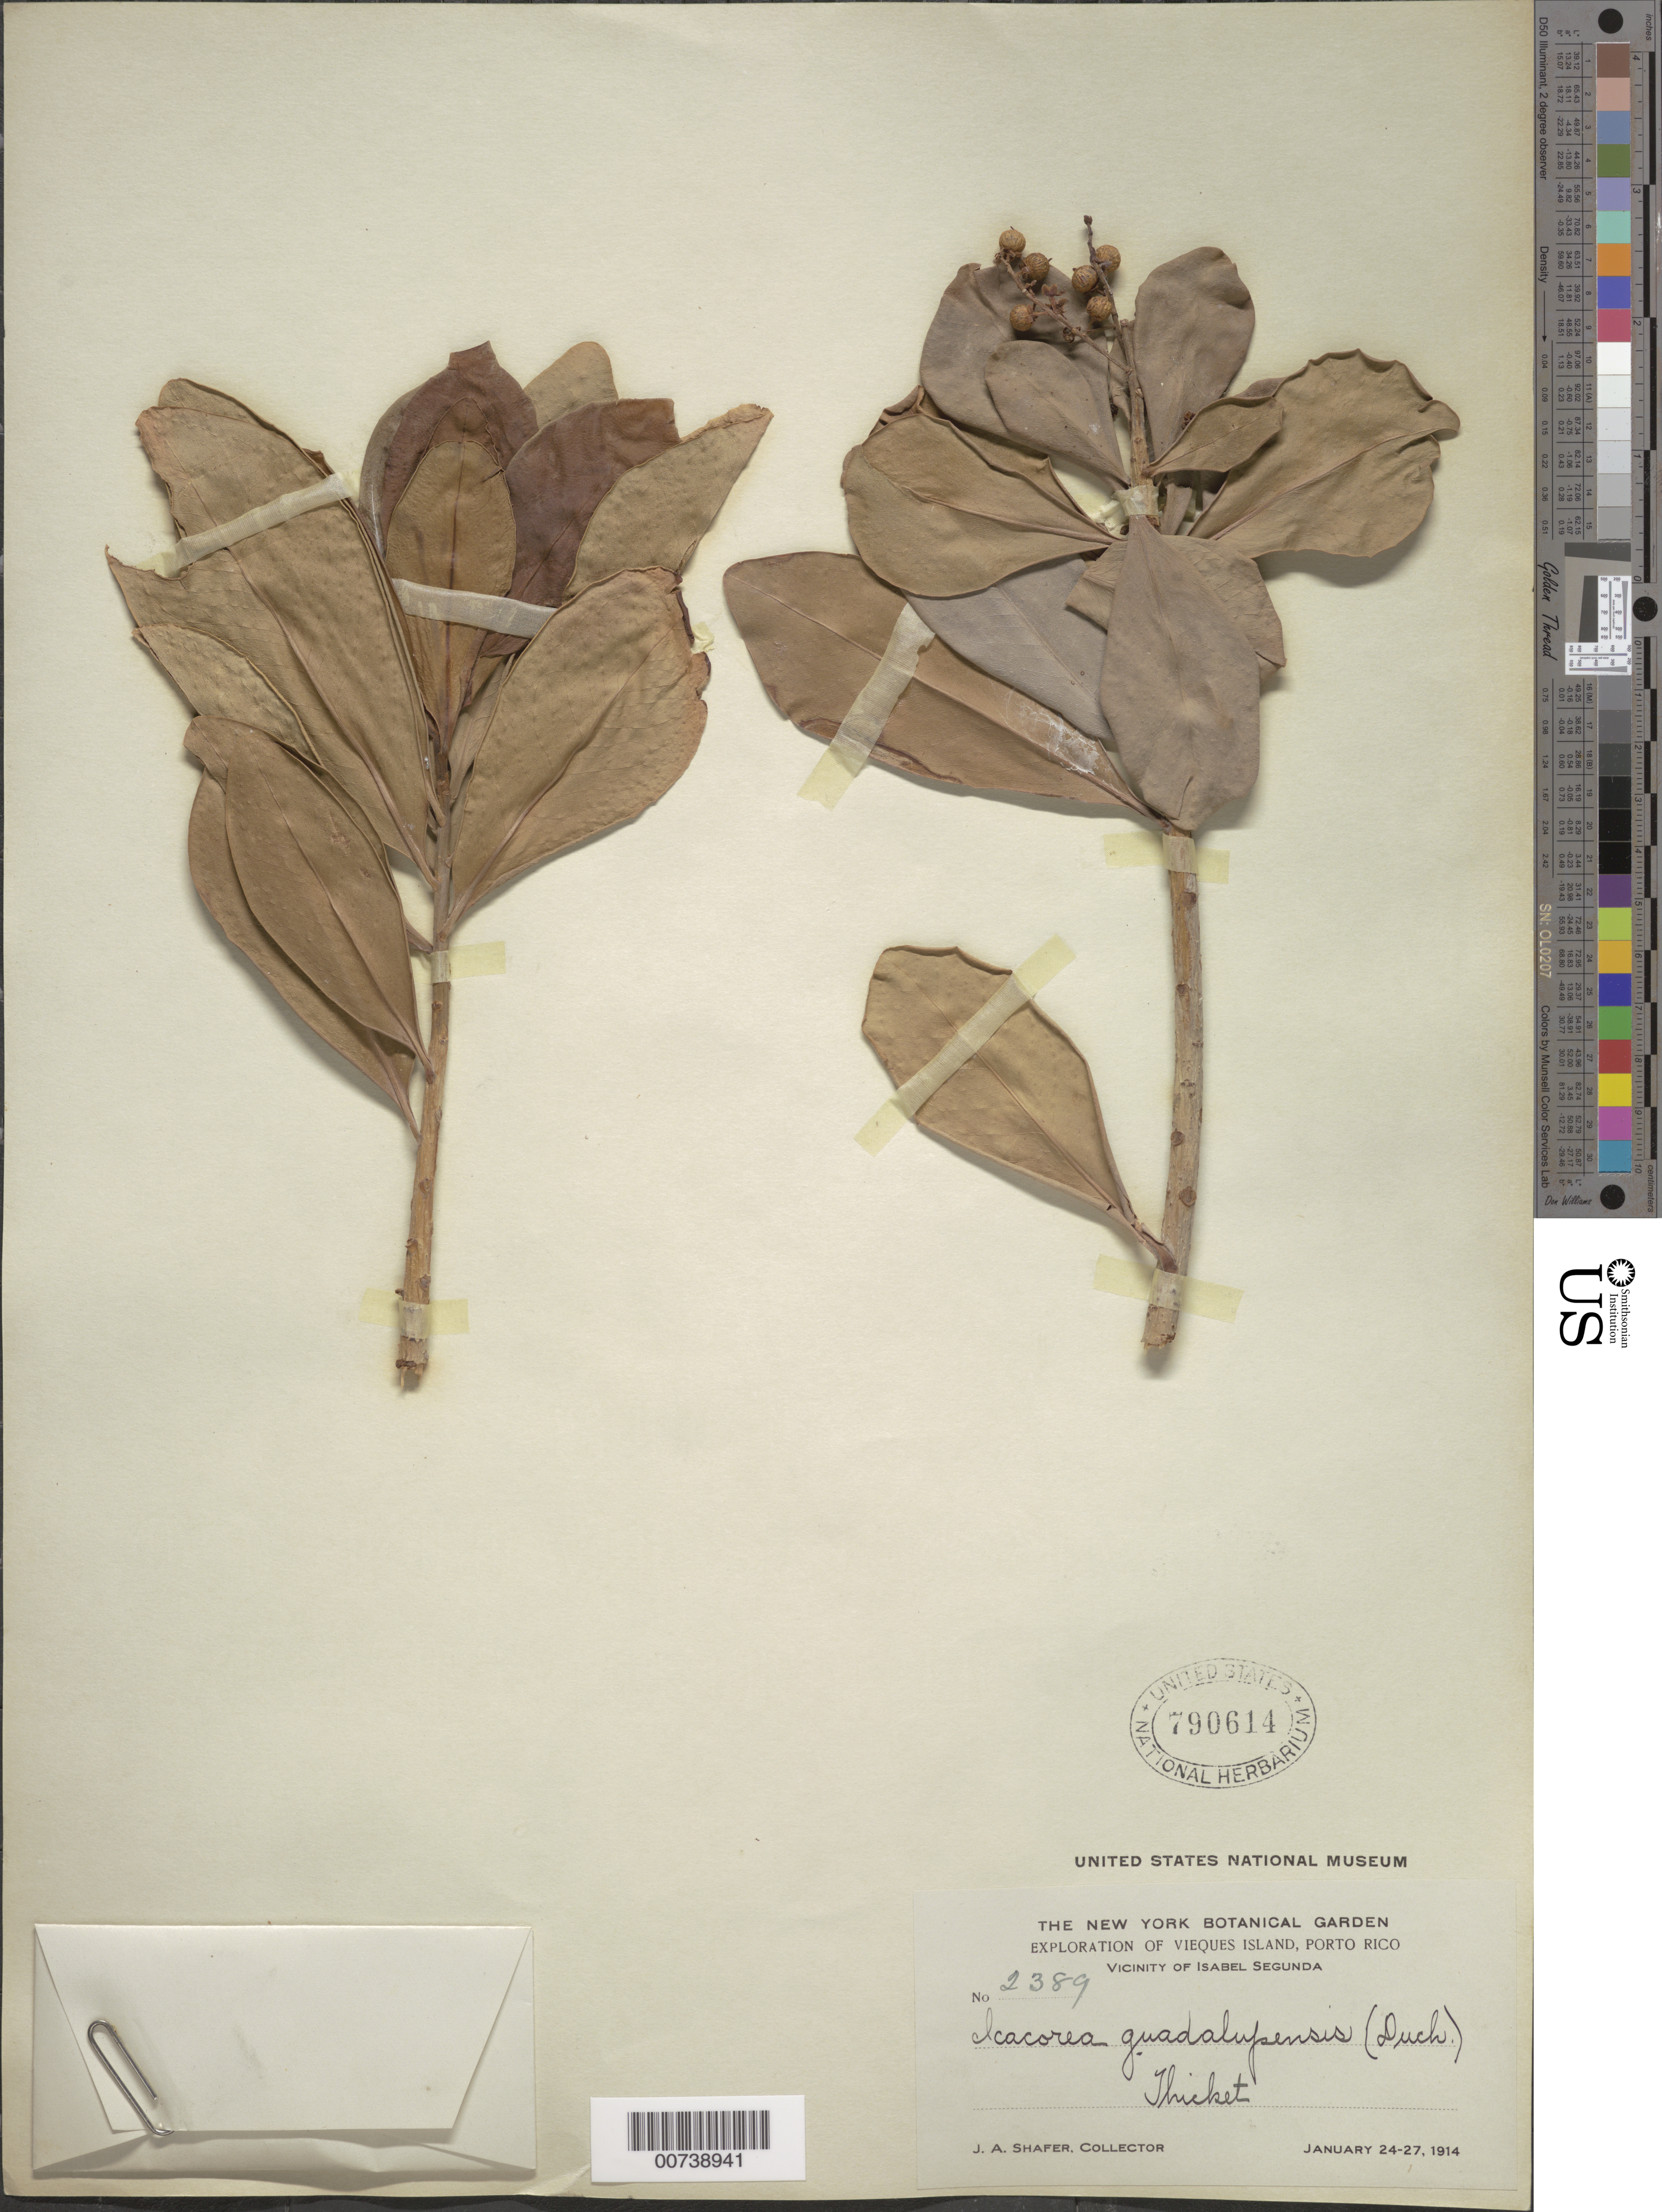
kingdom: Plantae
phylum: Tracheophyta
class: Magnoliopsida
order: Ericales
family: Primulaceae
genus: Ardisia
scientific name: Ardisia obovata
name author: Desv. ex Ham.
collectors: J. A. Shafer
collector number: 2389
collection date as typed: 24 Jan 1914 to 27 Jan 1914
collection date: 1914-01-24/1914-01-27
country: Puerto Rico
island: Vieques I.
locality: vicinity of Isabel Segunda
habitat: Thicket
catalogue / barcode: US 790614